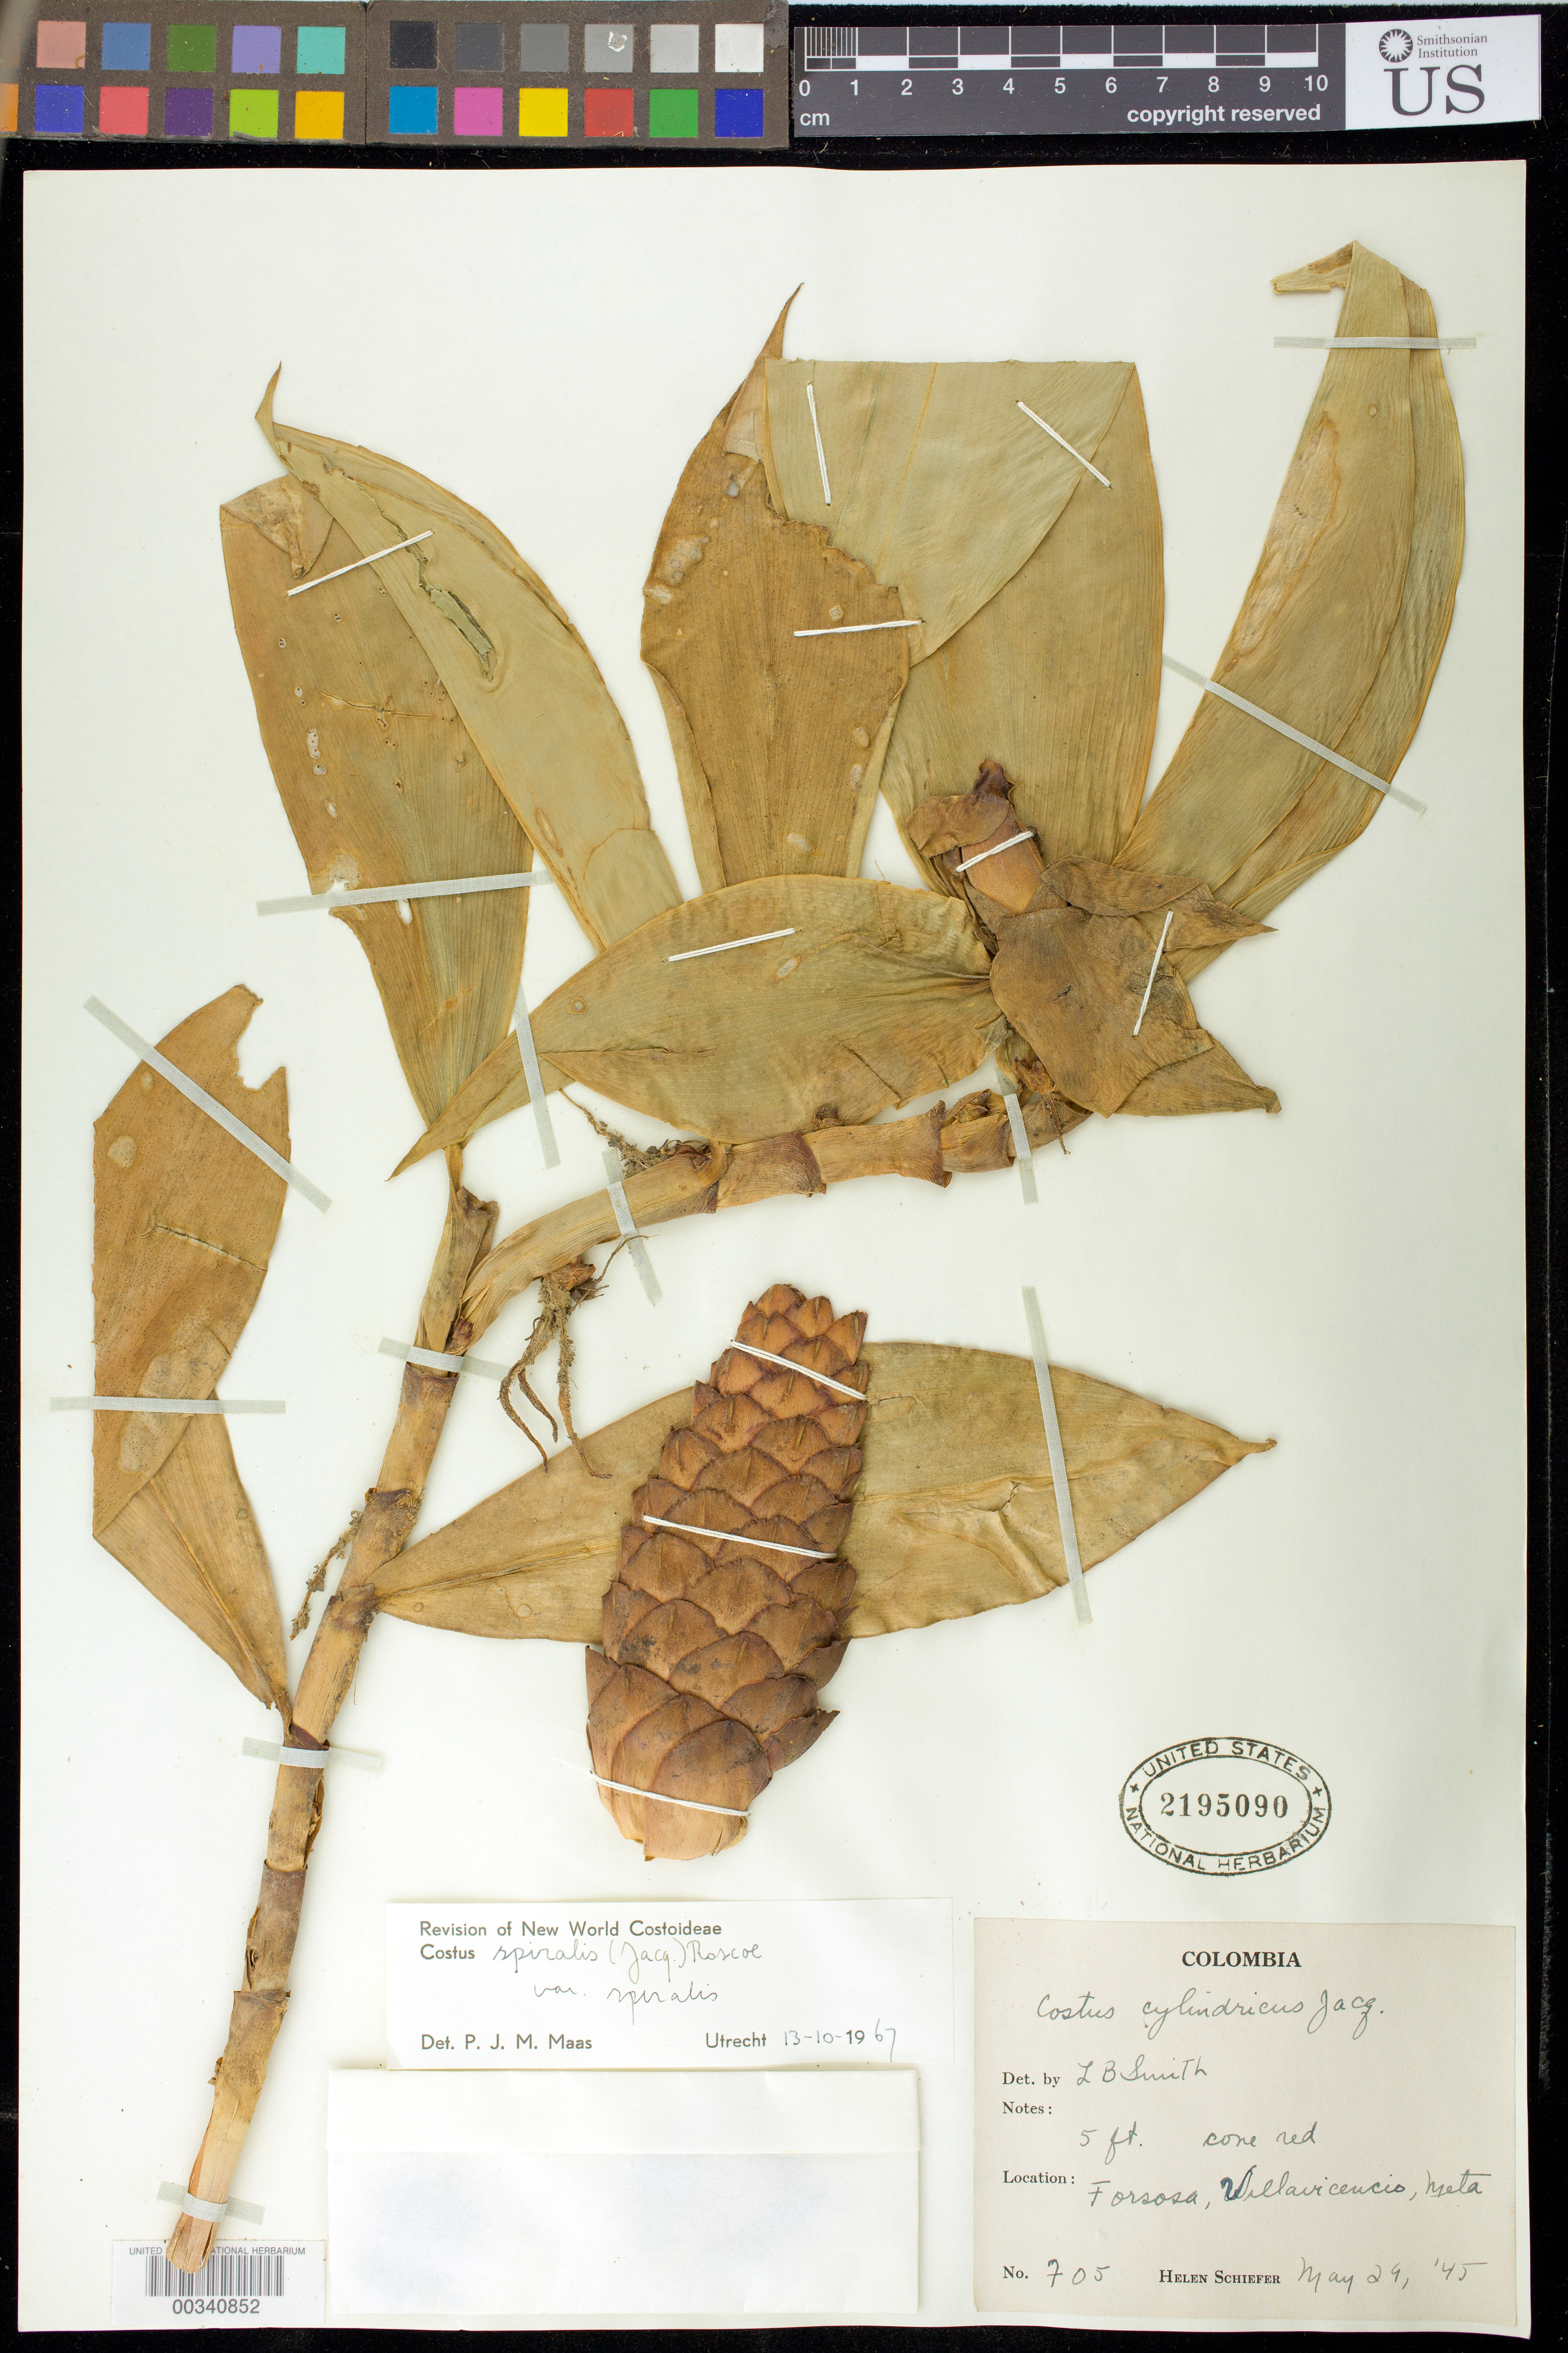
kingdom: Plantae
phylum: Tracheophyta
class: Liliopsida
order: Zingiberales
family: Costaceae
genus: Costus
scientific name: Costus spiralis var. spiralis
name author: (Jacq.) Roscoe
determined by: Maas, Paul J. M.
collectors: H. Schiefer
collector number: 705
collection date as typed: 29 May 1945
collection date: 1945-05-29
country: Colombia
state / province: Meta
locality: Forsosa, Villa Vicencia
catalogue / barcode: US 2195090